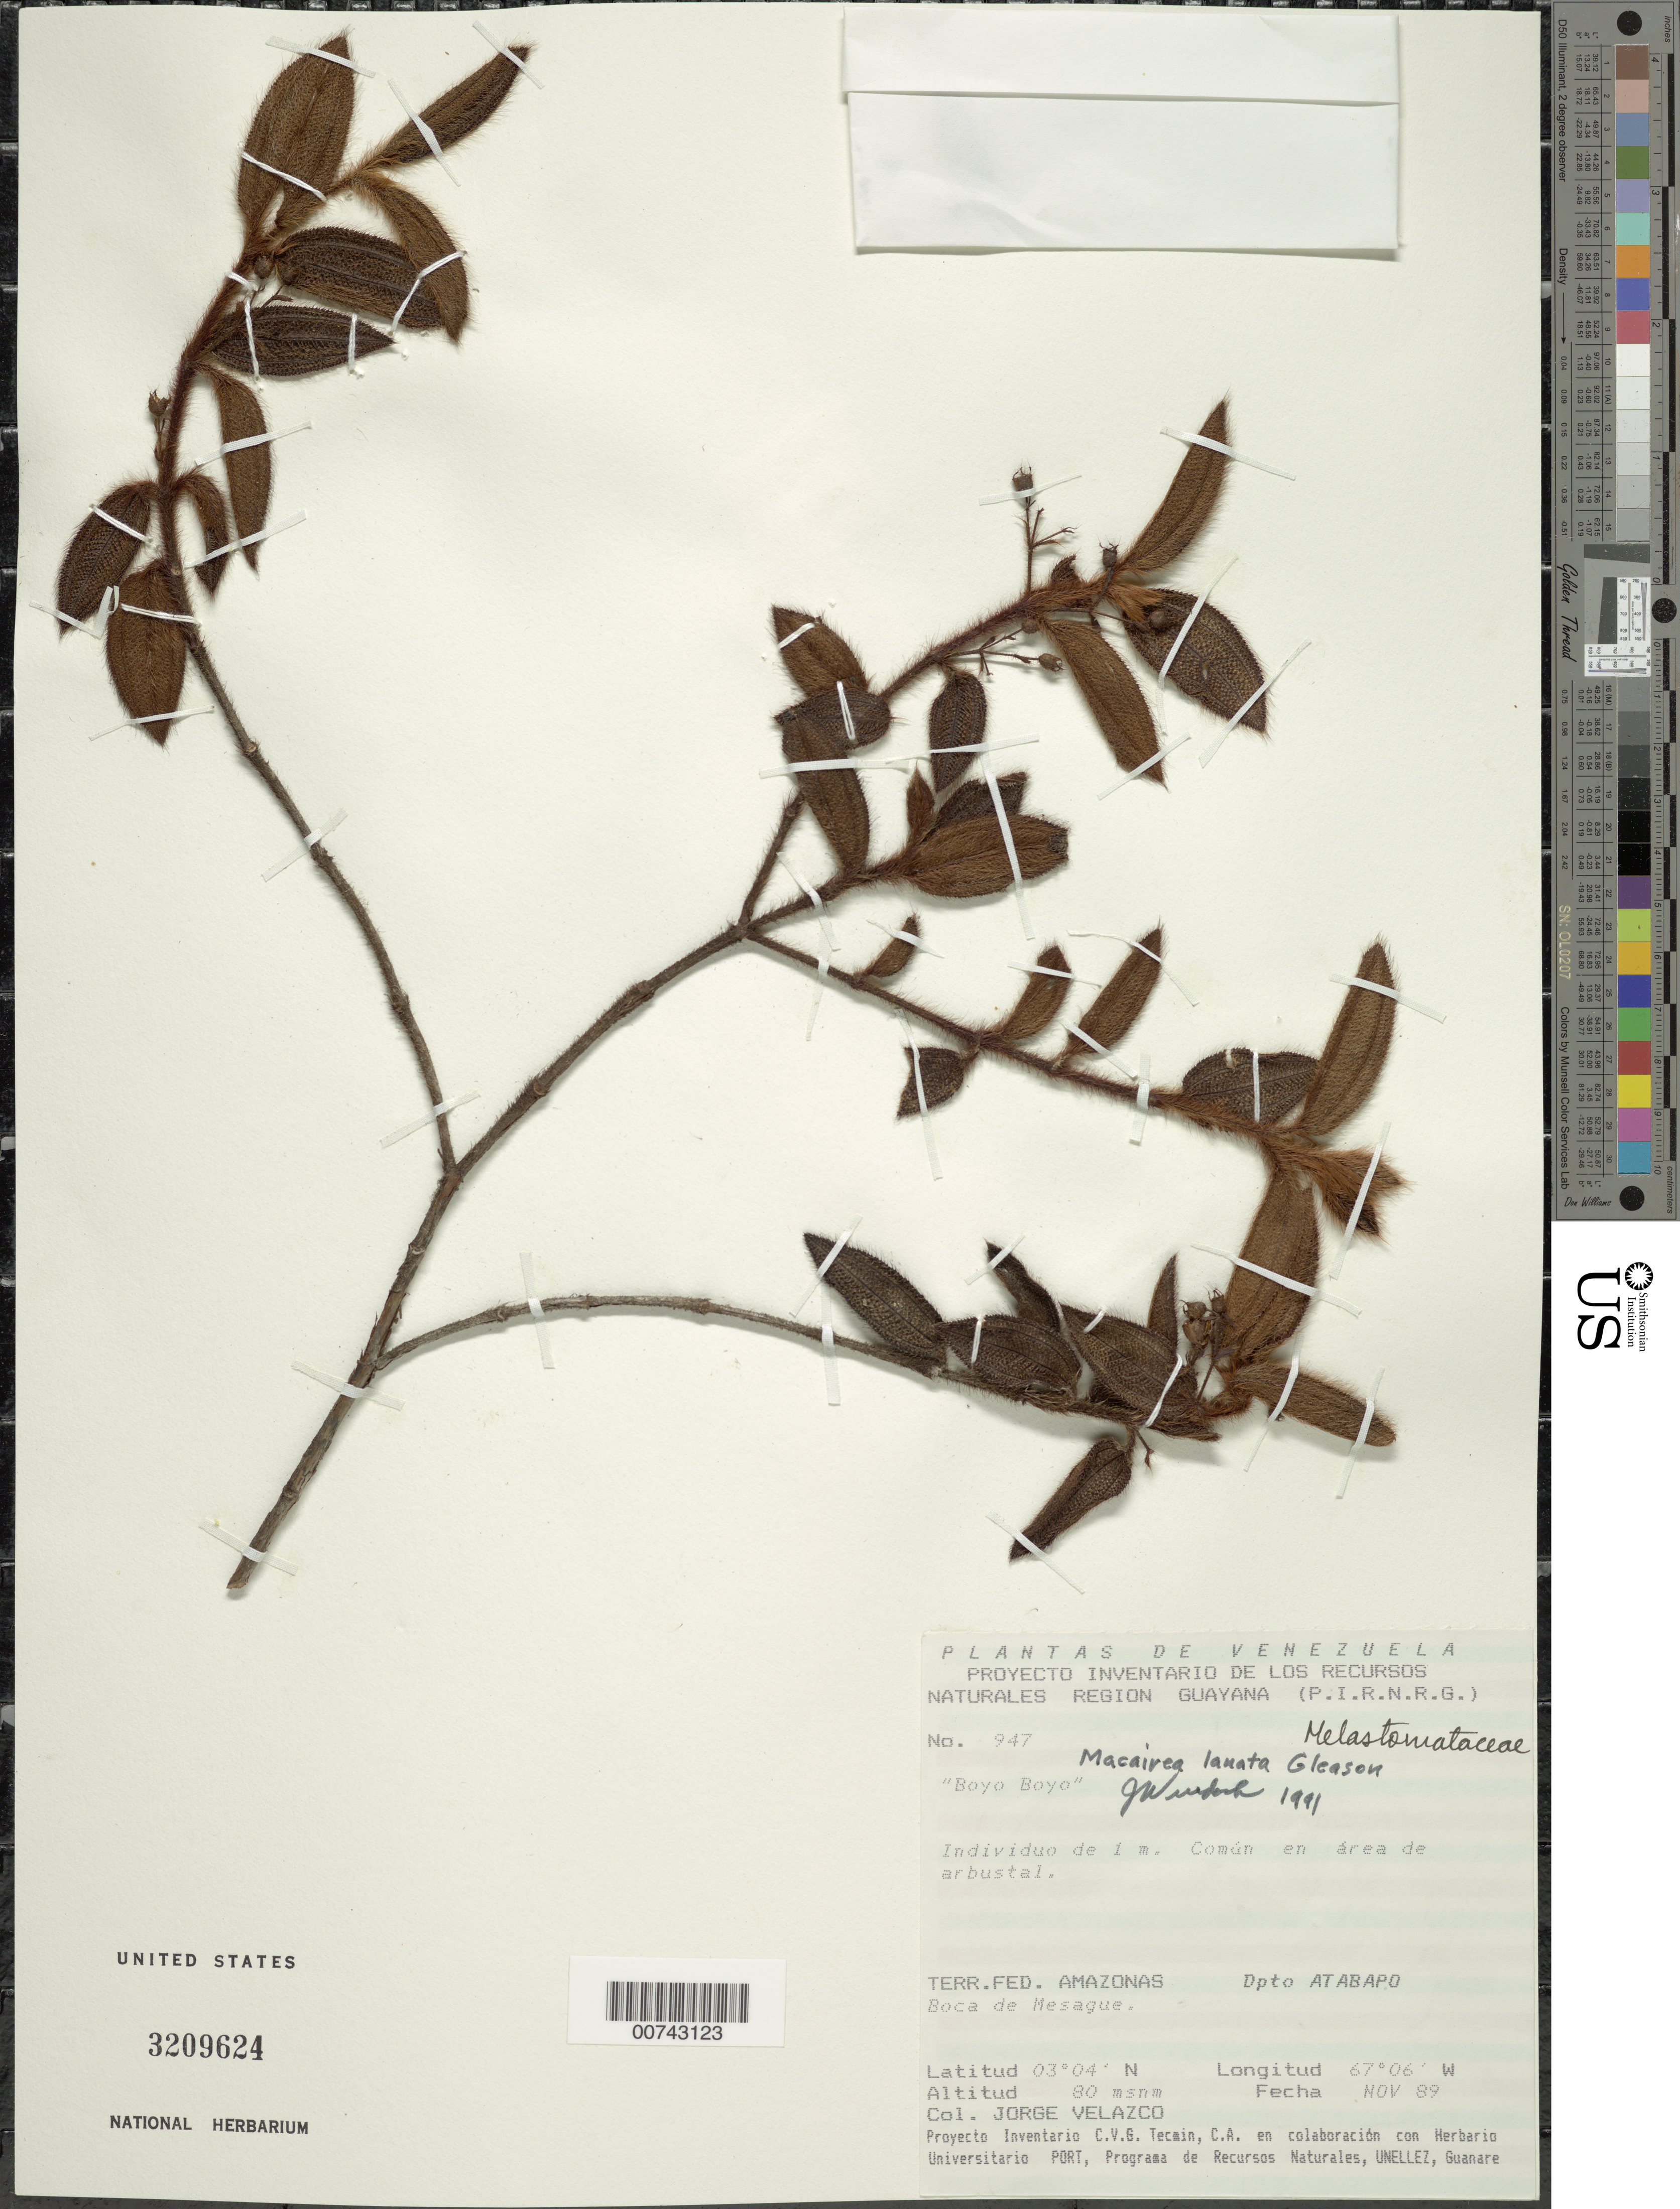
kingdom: Plantae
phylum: Tracheophyta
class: Magnoliopsida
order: Myrtales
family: Melastomataceae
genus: Macairea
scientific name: Macairea lanata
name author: Gleason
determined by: Wurdack, John J., (US), US (UNITED STATES)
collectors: J. Velazco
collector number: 947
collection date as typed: Nov-89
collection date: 1989-11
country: Venezuela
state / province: Amazonas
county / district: Atabapo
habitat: Coman en area de arbustal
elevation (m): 80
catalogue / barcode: US 3209624